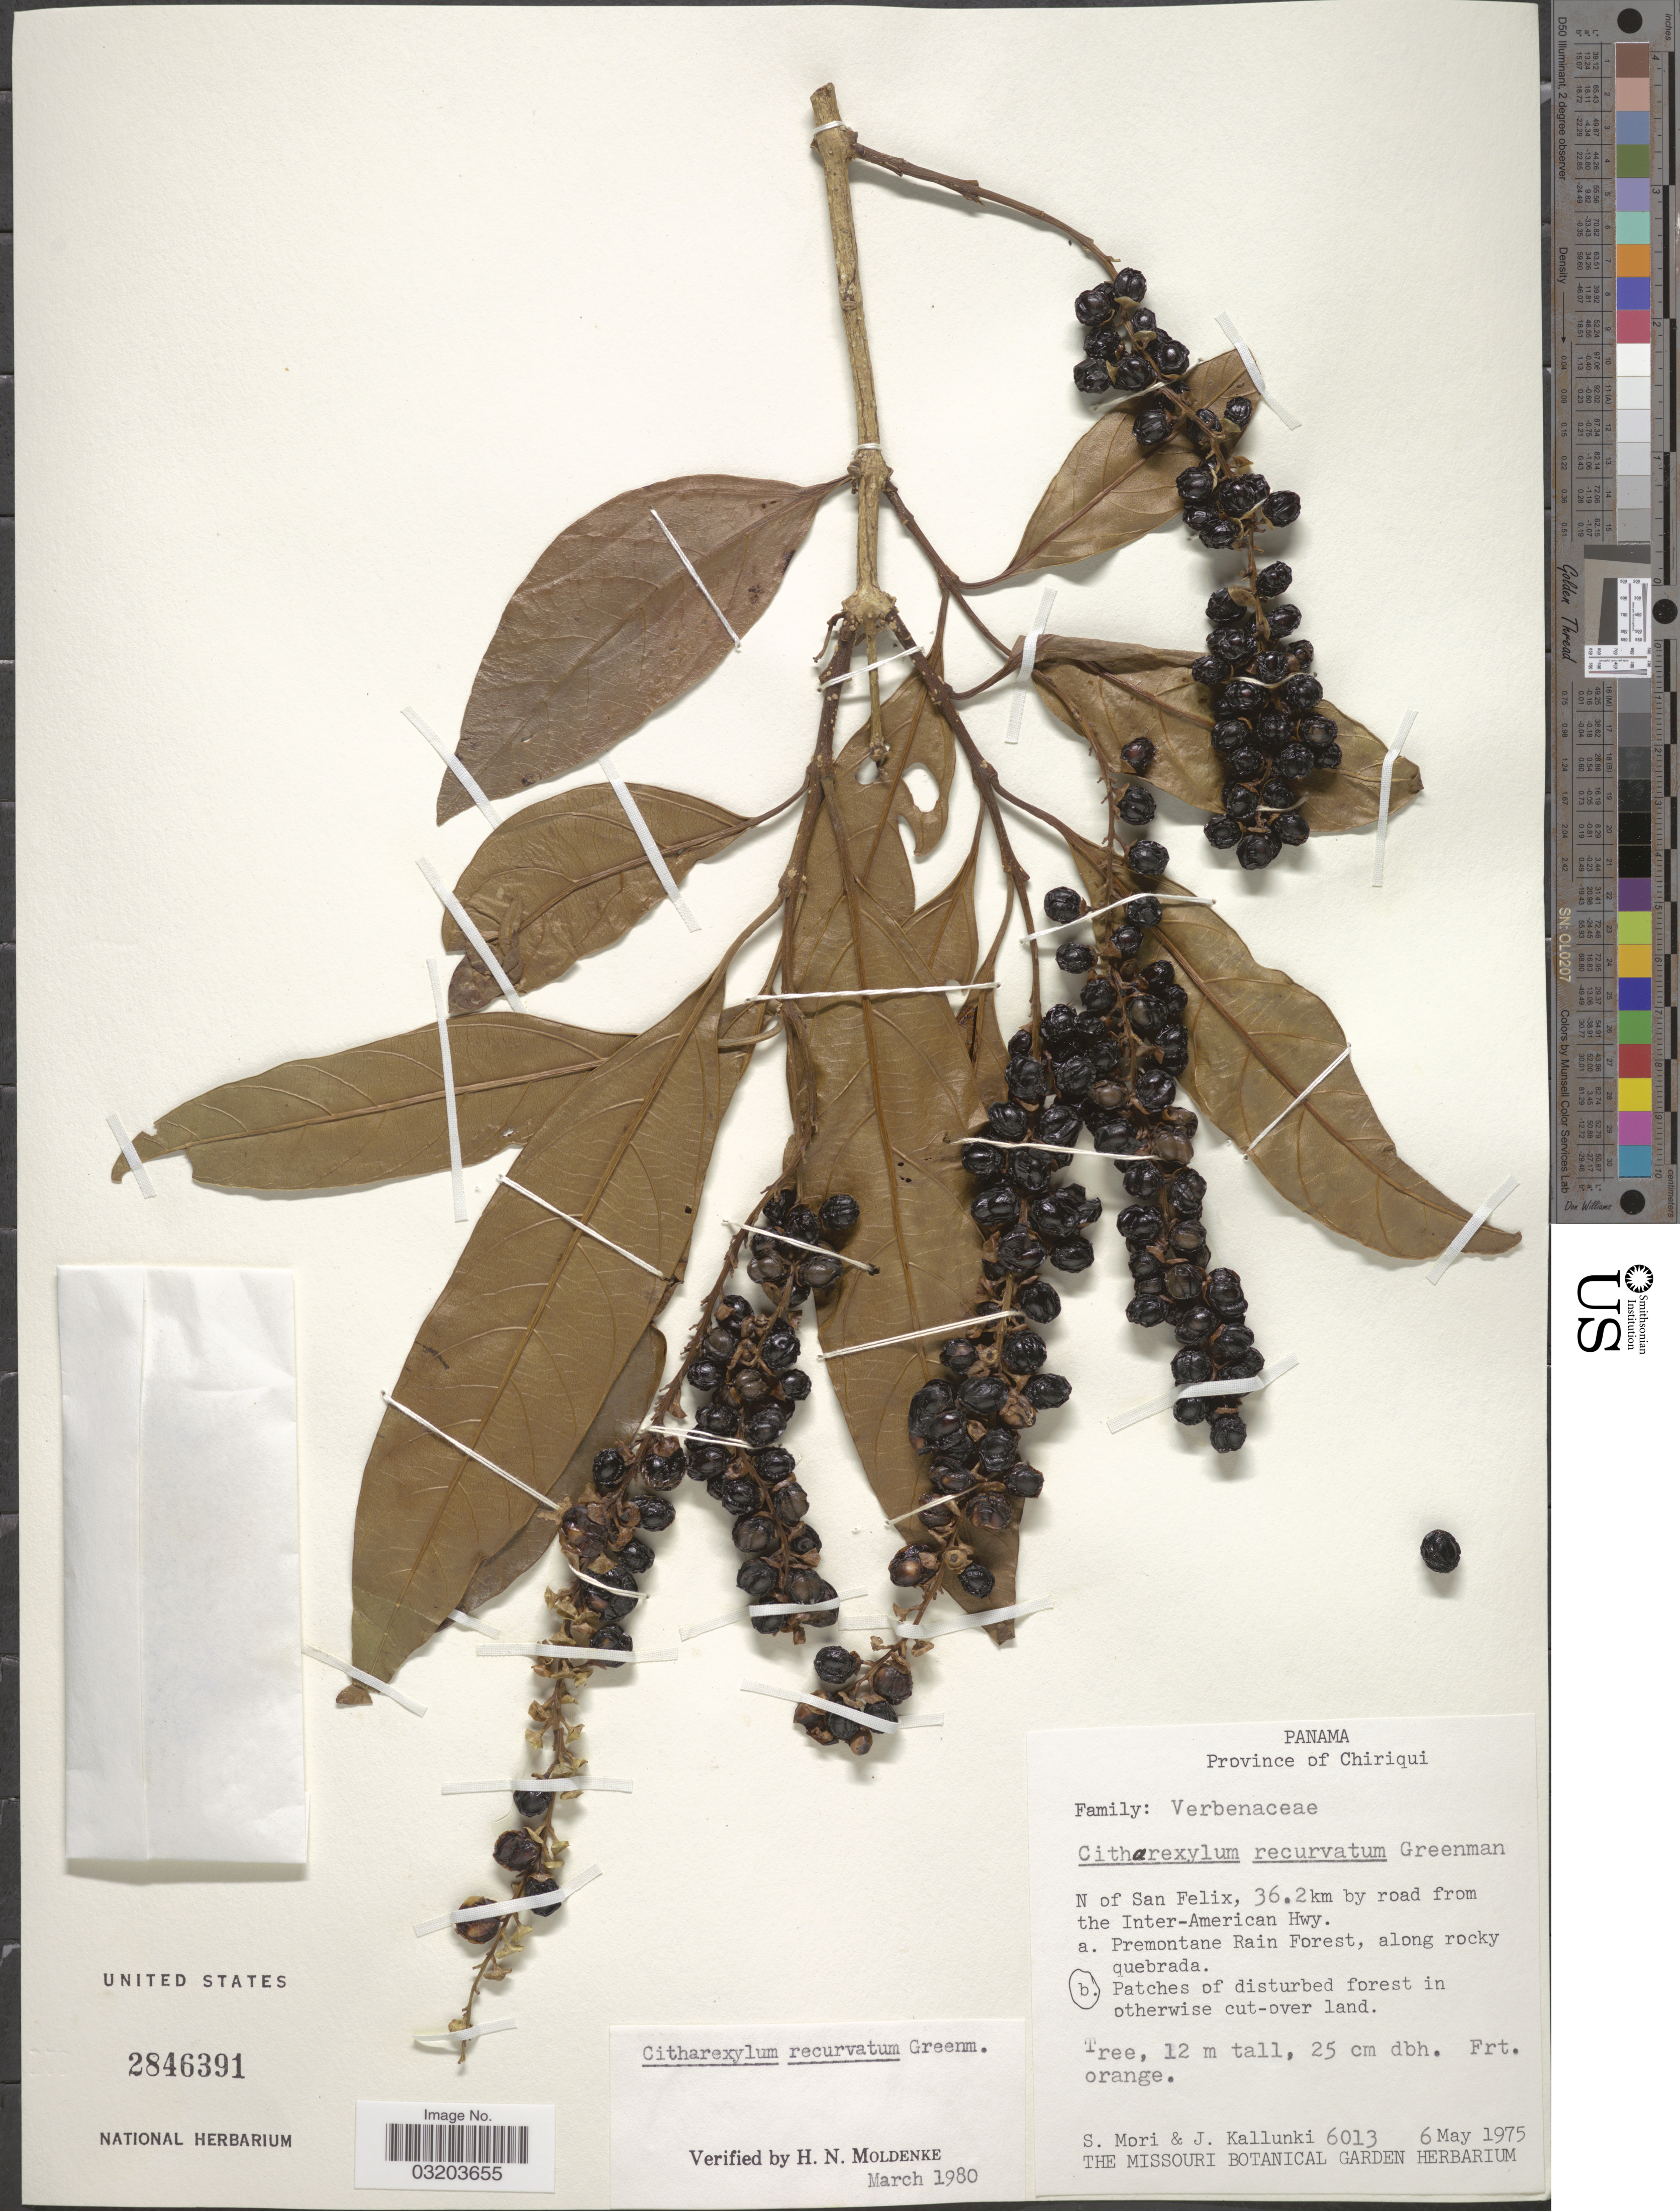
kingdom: Plantae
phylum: Tracheophyta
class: Magnoliopsida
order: Lamiales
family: Verbenaceae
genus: Citharexylum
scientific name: Citharexylum recurvatum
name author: Greenm.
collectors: S. Mori & J. Kallunki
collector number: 6013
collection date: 1975-05-06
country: Panama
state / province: Chiriqui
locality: N of San Felix, 36.2 km by road from the Inter-American Hwy. Patches of disturbed forest in otherwise cut-over land.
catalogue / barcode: US 2846391